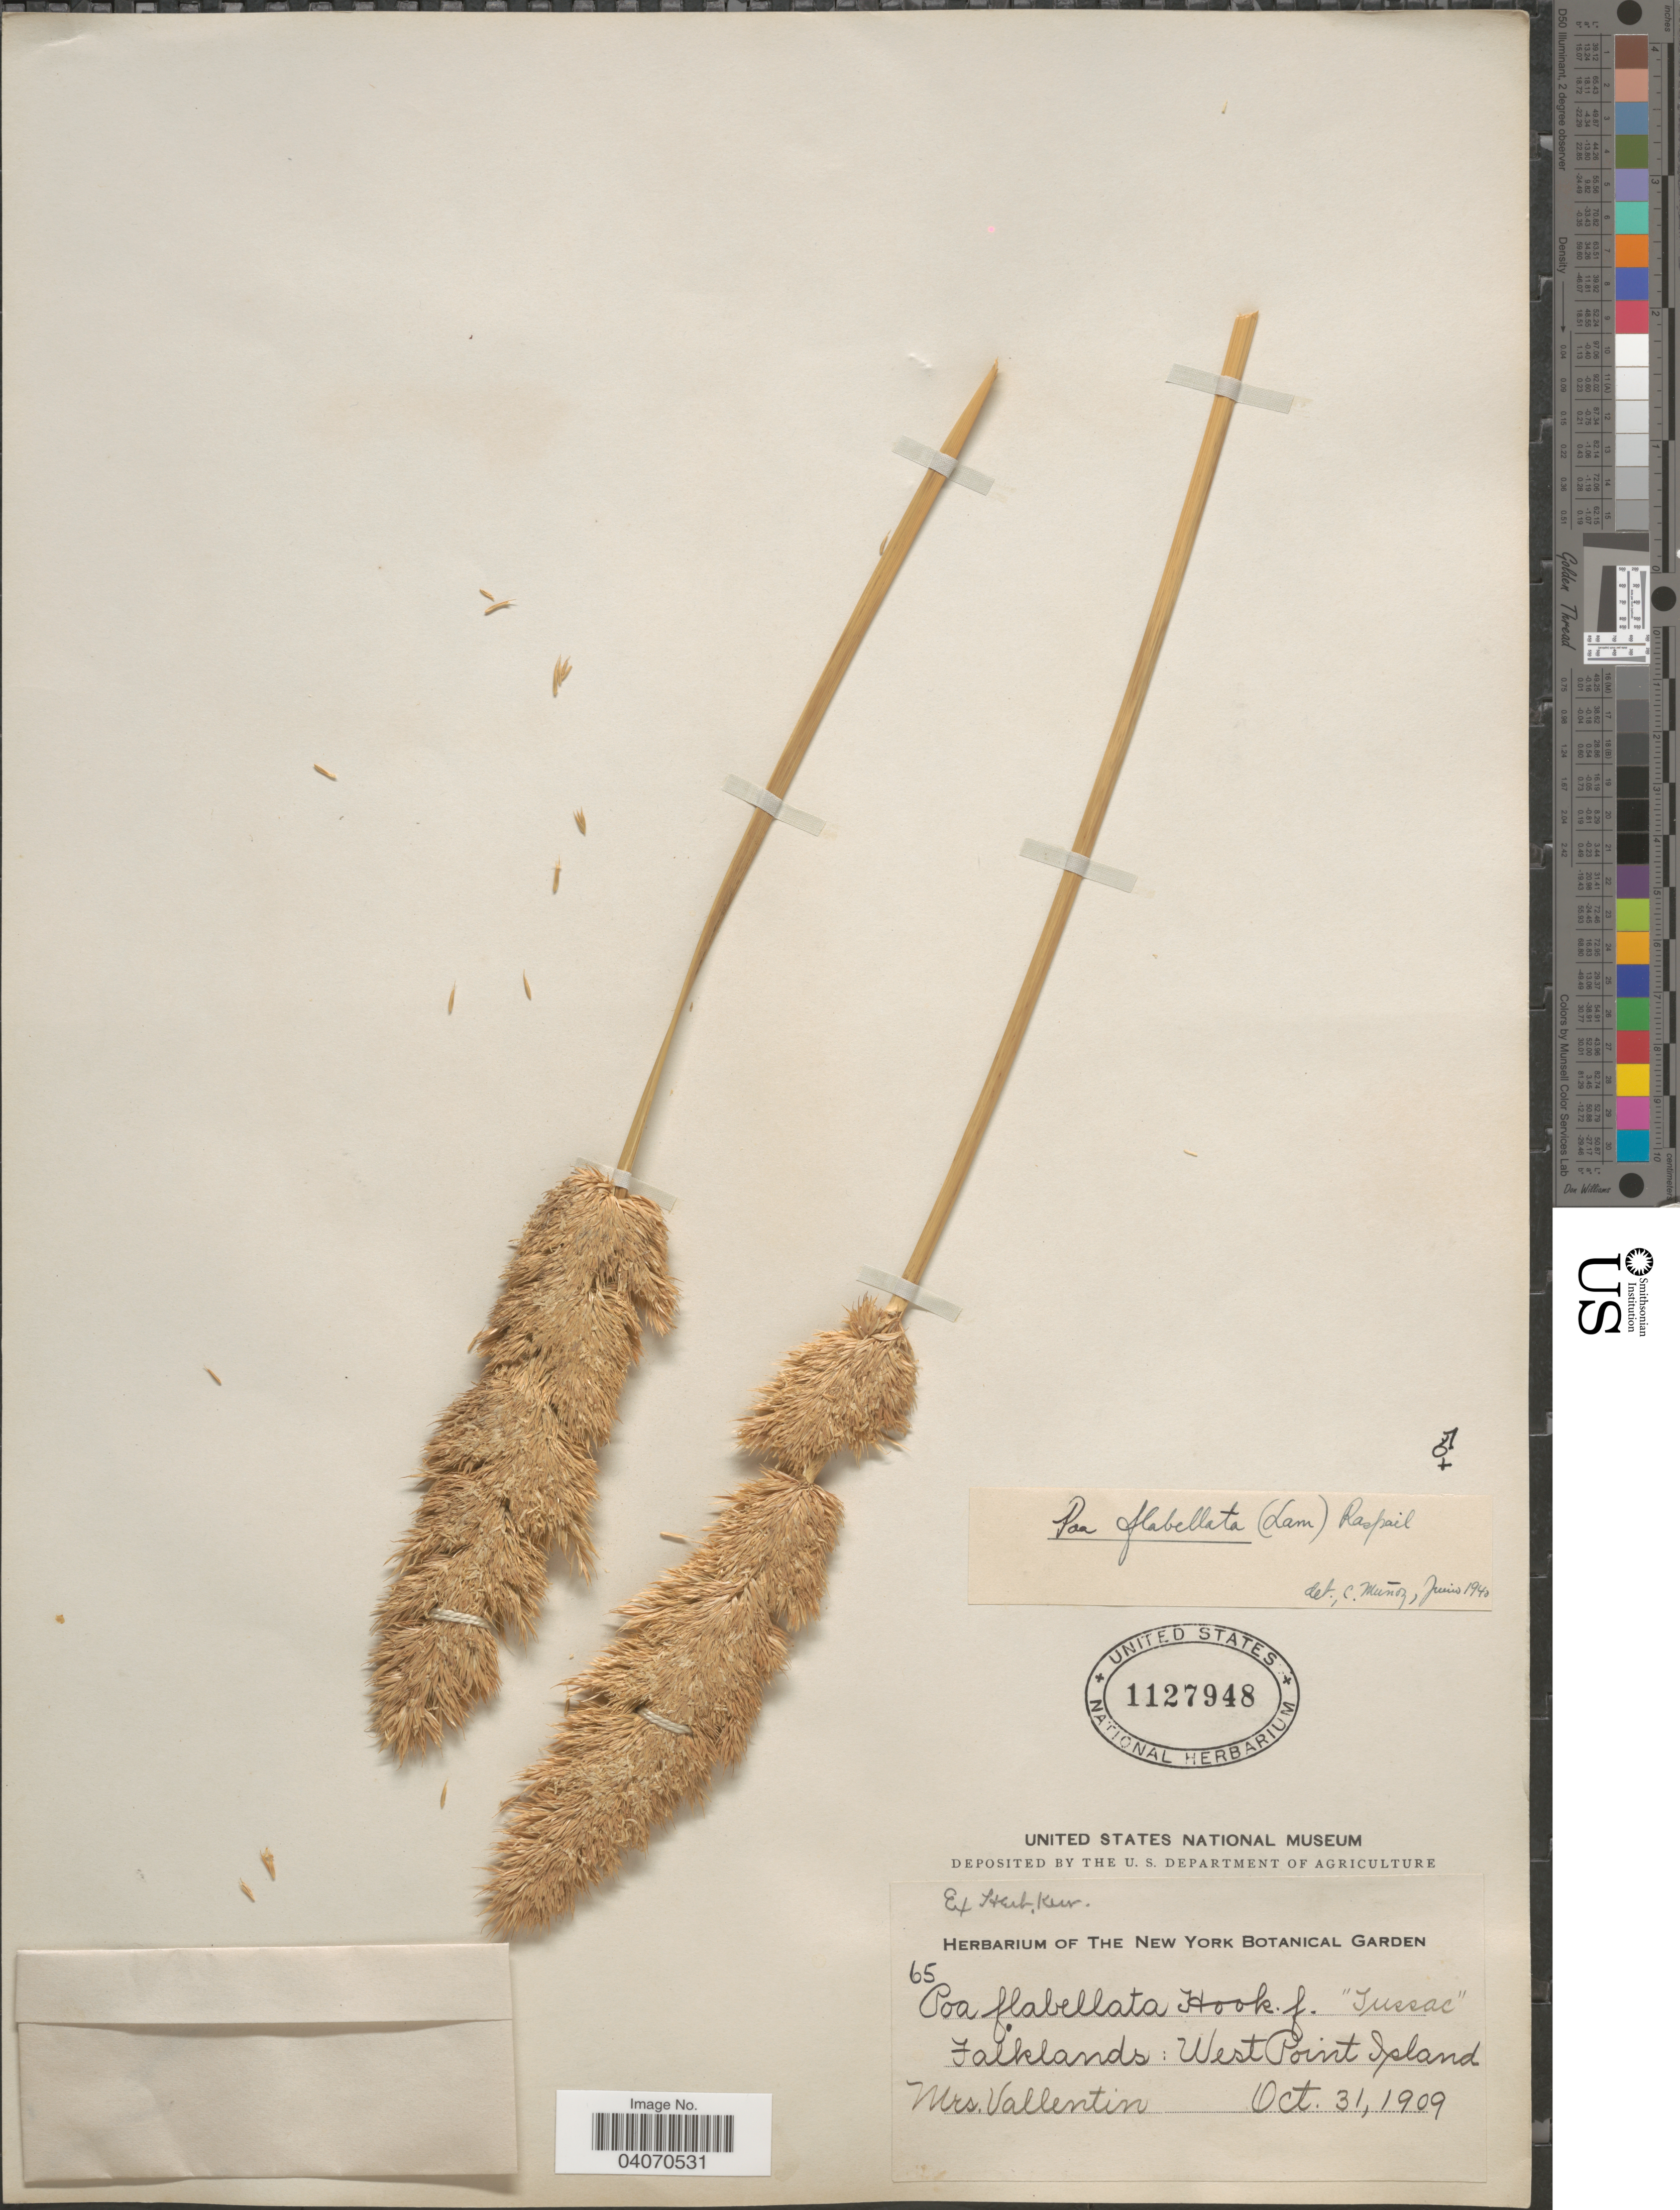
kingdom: Plantae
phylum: Tracheophyta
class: Liliopsida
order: Poales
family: Poaceae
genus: Poa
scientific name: Poa flabellata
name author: (Lam.) Raspail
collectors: Vallentin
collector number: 65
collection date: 1909-10-31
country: Falkland Islands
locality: Falklands: West Point Island.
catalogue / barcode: US 1127948